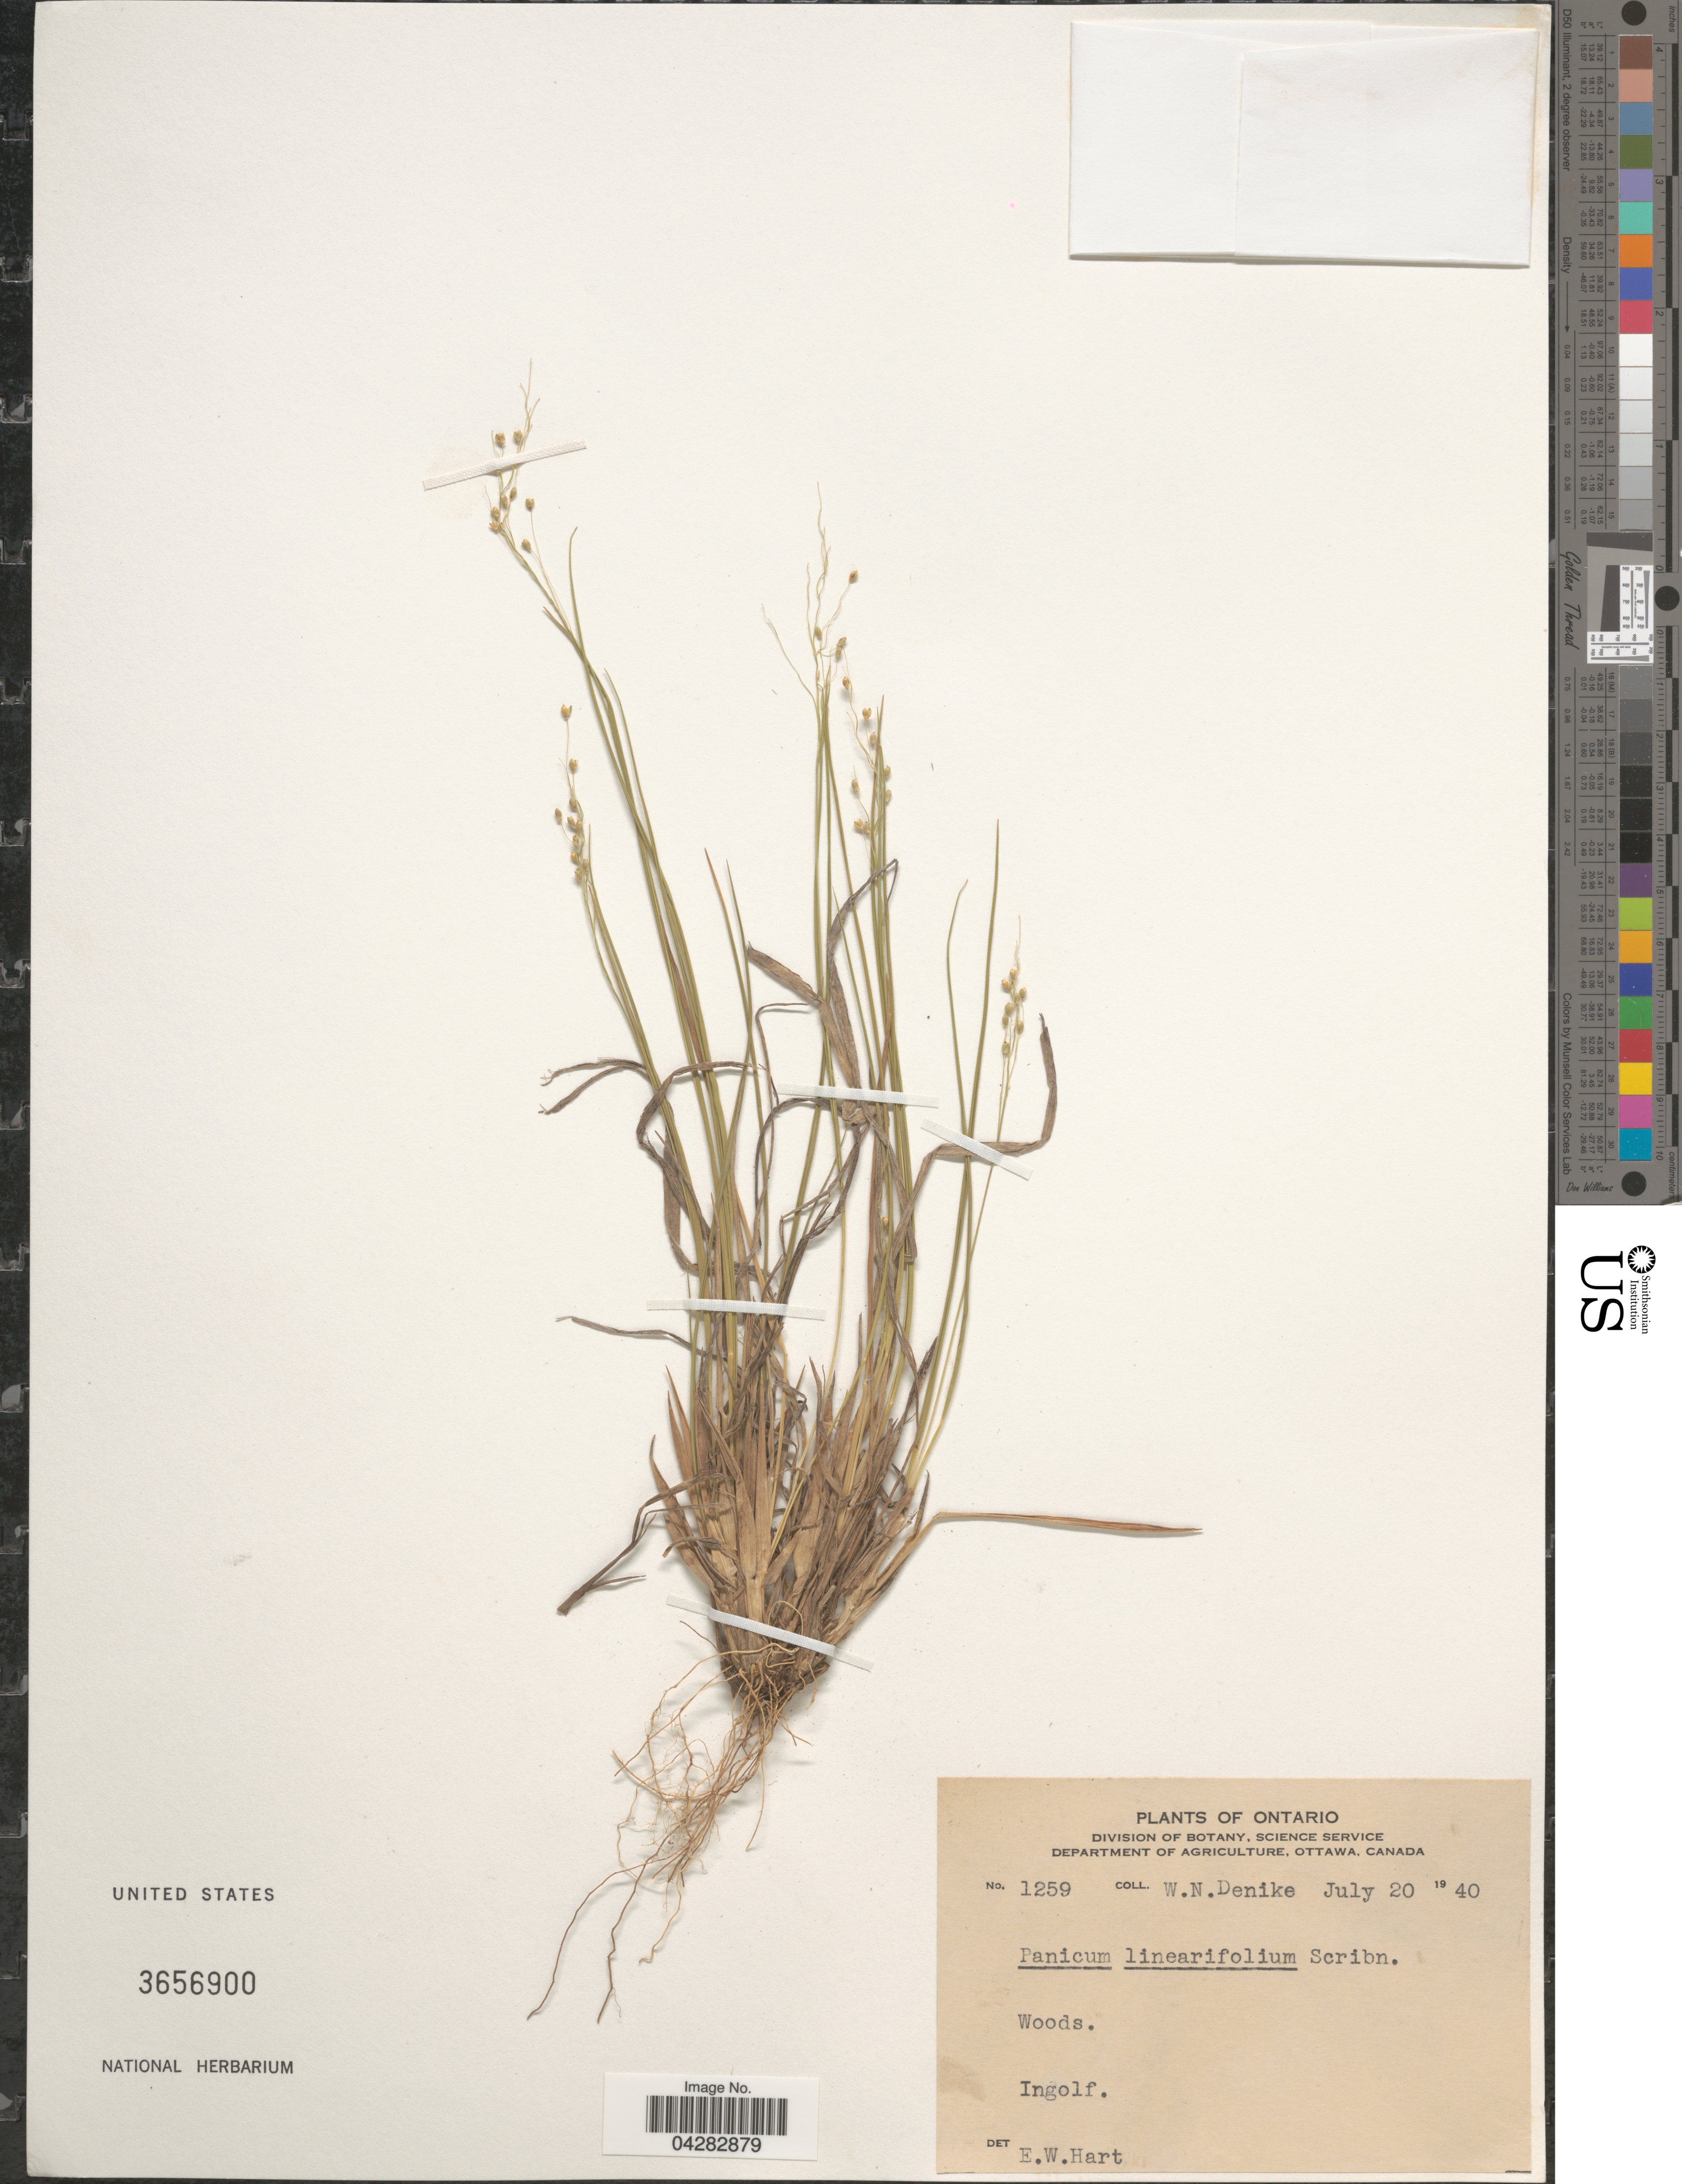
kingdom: Plantae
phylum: Tracheophyta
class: Liliopsida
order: Poales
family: Poaceae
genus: Dichanthelium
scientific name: Dichanthelium linearifolium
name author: (Scribn.) Gould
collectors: W. Denike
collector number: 1259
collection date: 1940-07-20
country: Canada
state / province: Ontario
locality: Ingolf.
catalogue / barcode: US 3656900